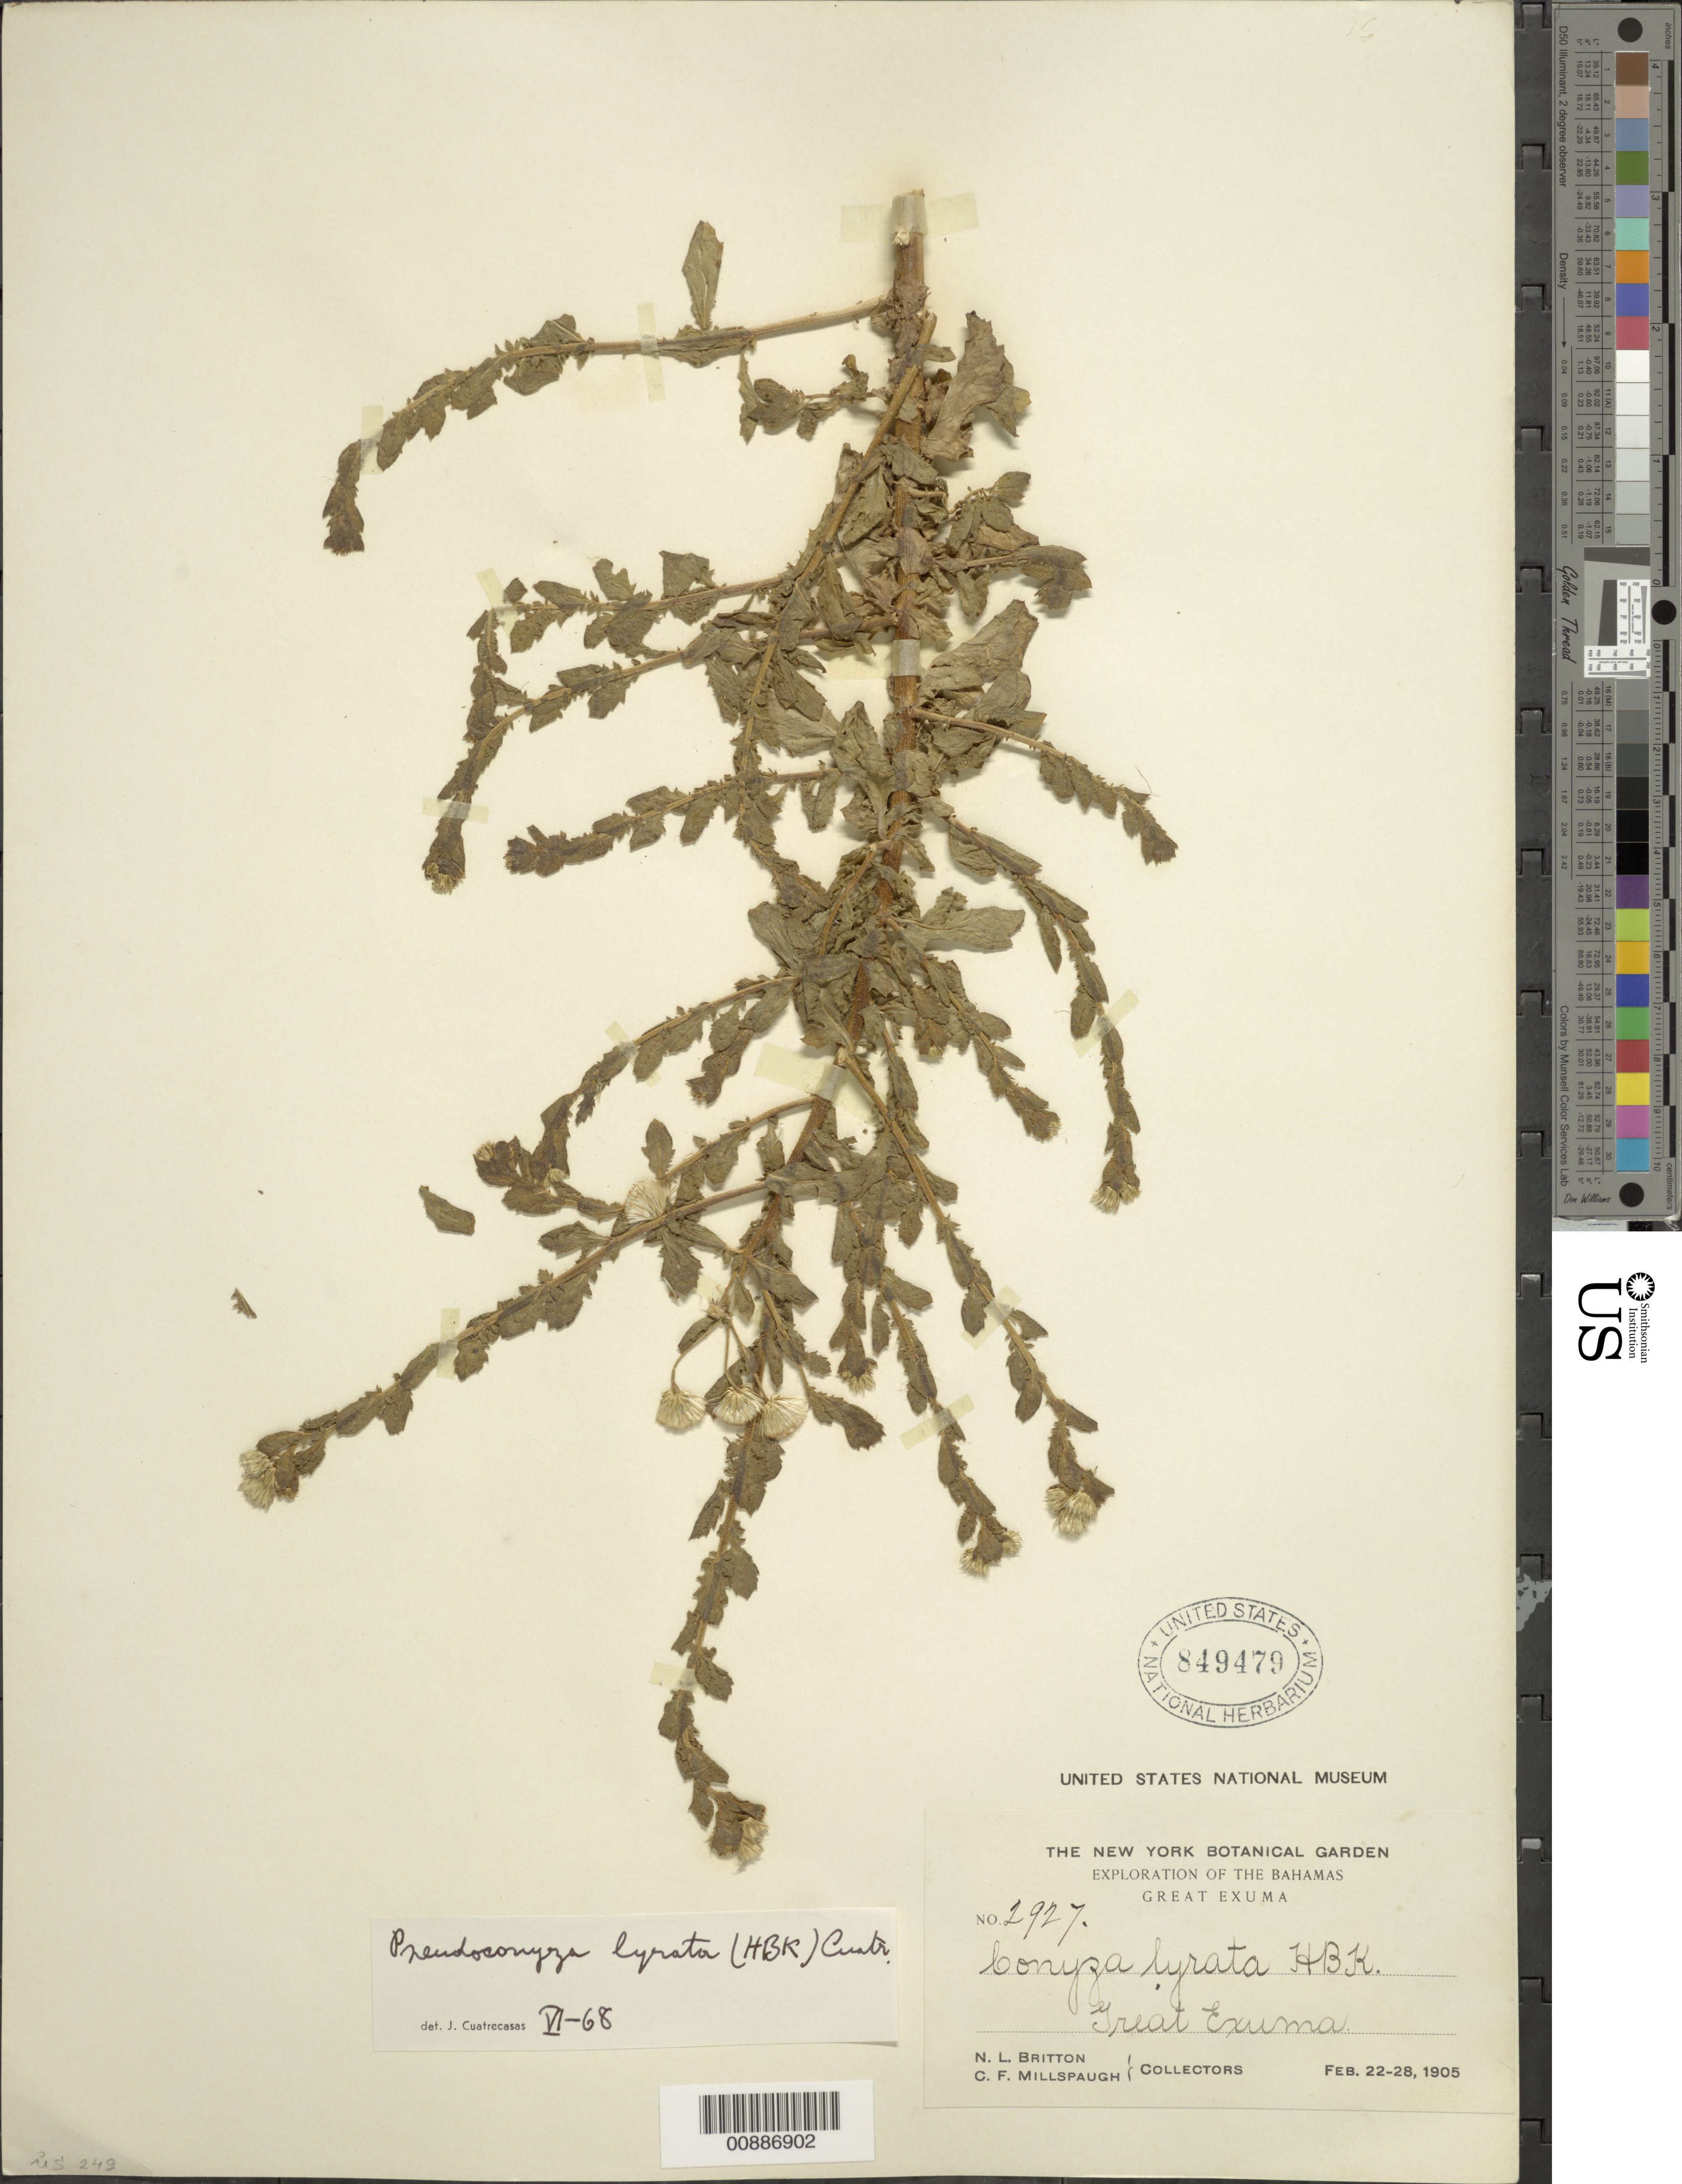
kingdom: Plantae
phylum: Tracheophyta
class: Magnoliopsida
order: Asterales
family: Asteraceae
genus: Pseudoconyza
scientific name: Pseudoconyza lyrata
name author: (Kunth) Cuatrec.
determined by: Cuatrecasas, J.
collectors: N. Britton & C. F. Millspaugh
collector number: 2927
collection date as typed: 22 Feb 1905 to 28 Feb 1905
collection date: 1905-02-22/1905-02-28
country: Bahamas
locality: Great Exuma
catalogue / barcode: US 849479